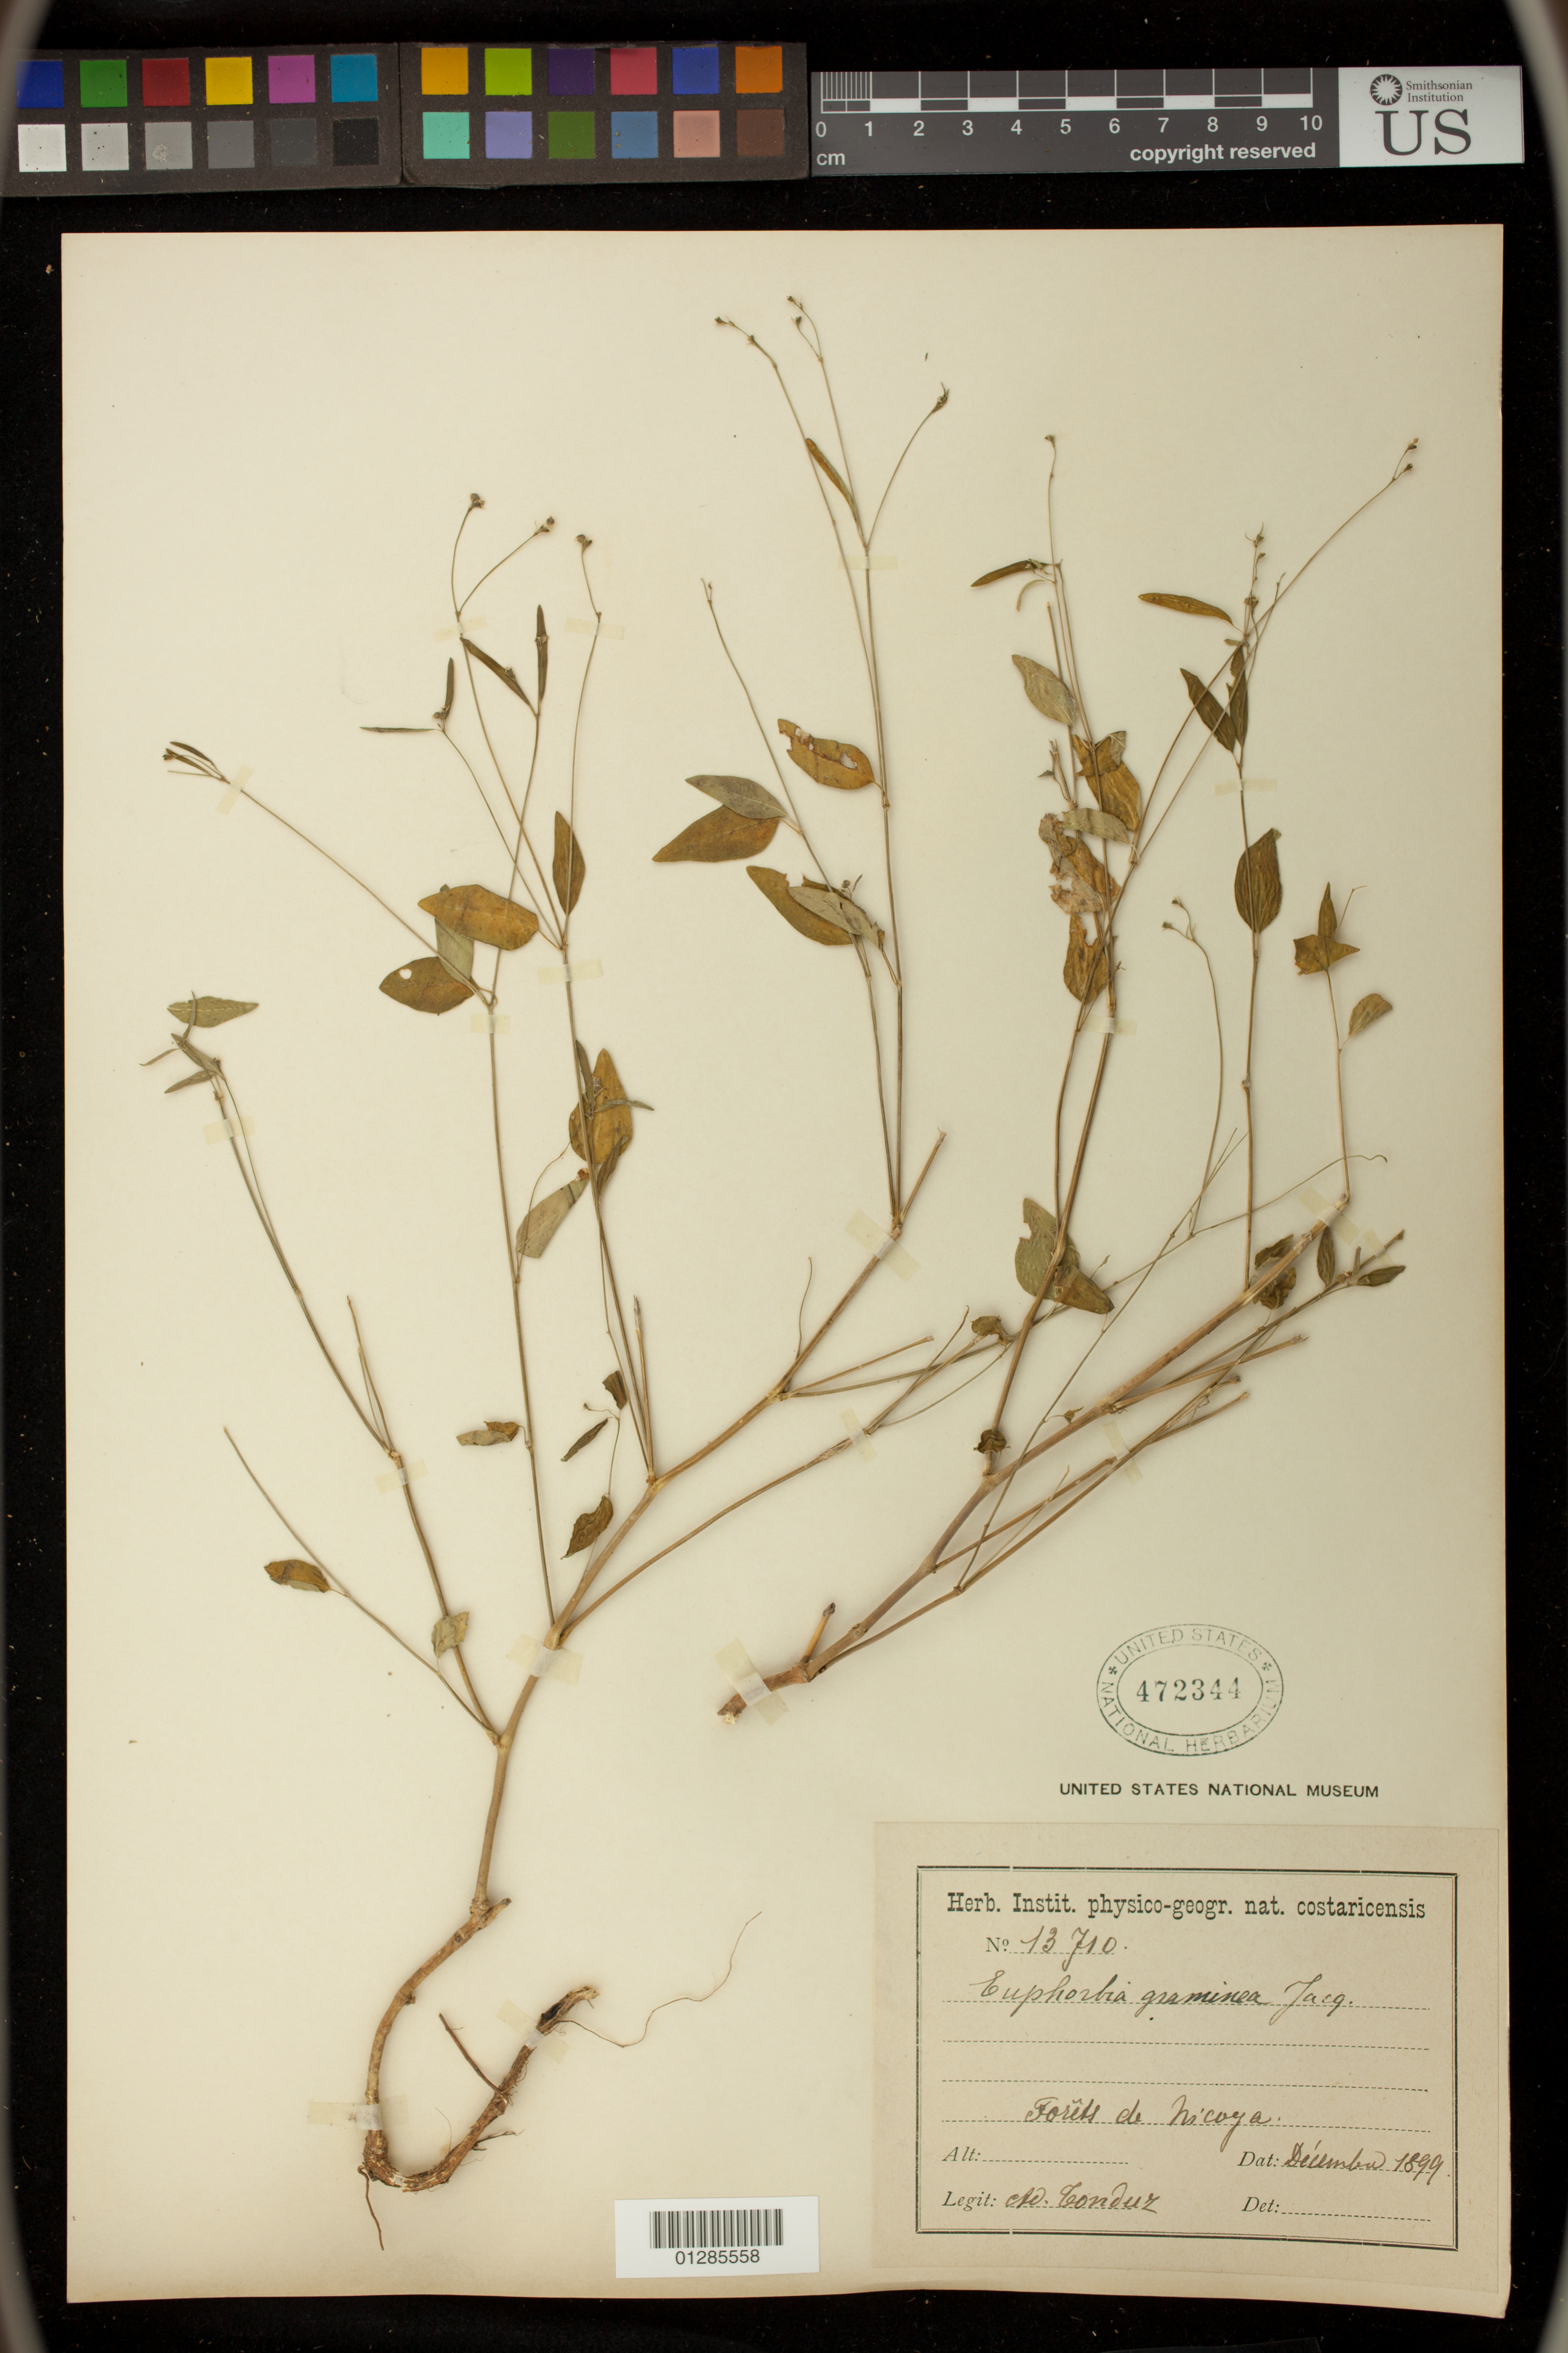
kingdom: Plantae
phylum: Tracheophyta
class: Magnoliopsida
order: Malpighiales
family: Euphorbiaceae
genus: Euphorbia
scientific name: Euphorbia graminea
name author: Jacq.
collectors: A. Conduz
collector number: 13710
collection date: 1899-12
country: Costa Rica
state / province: Guanacaste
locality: Nicoya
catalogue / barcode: US 472344